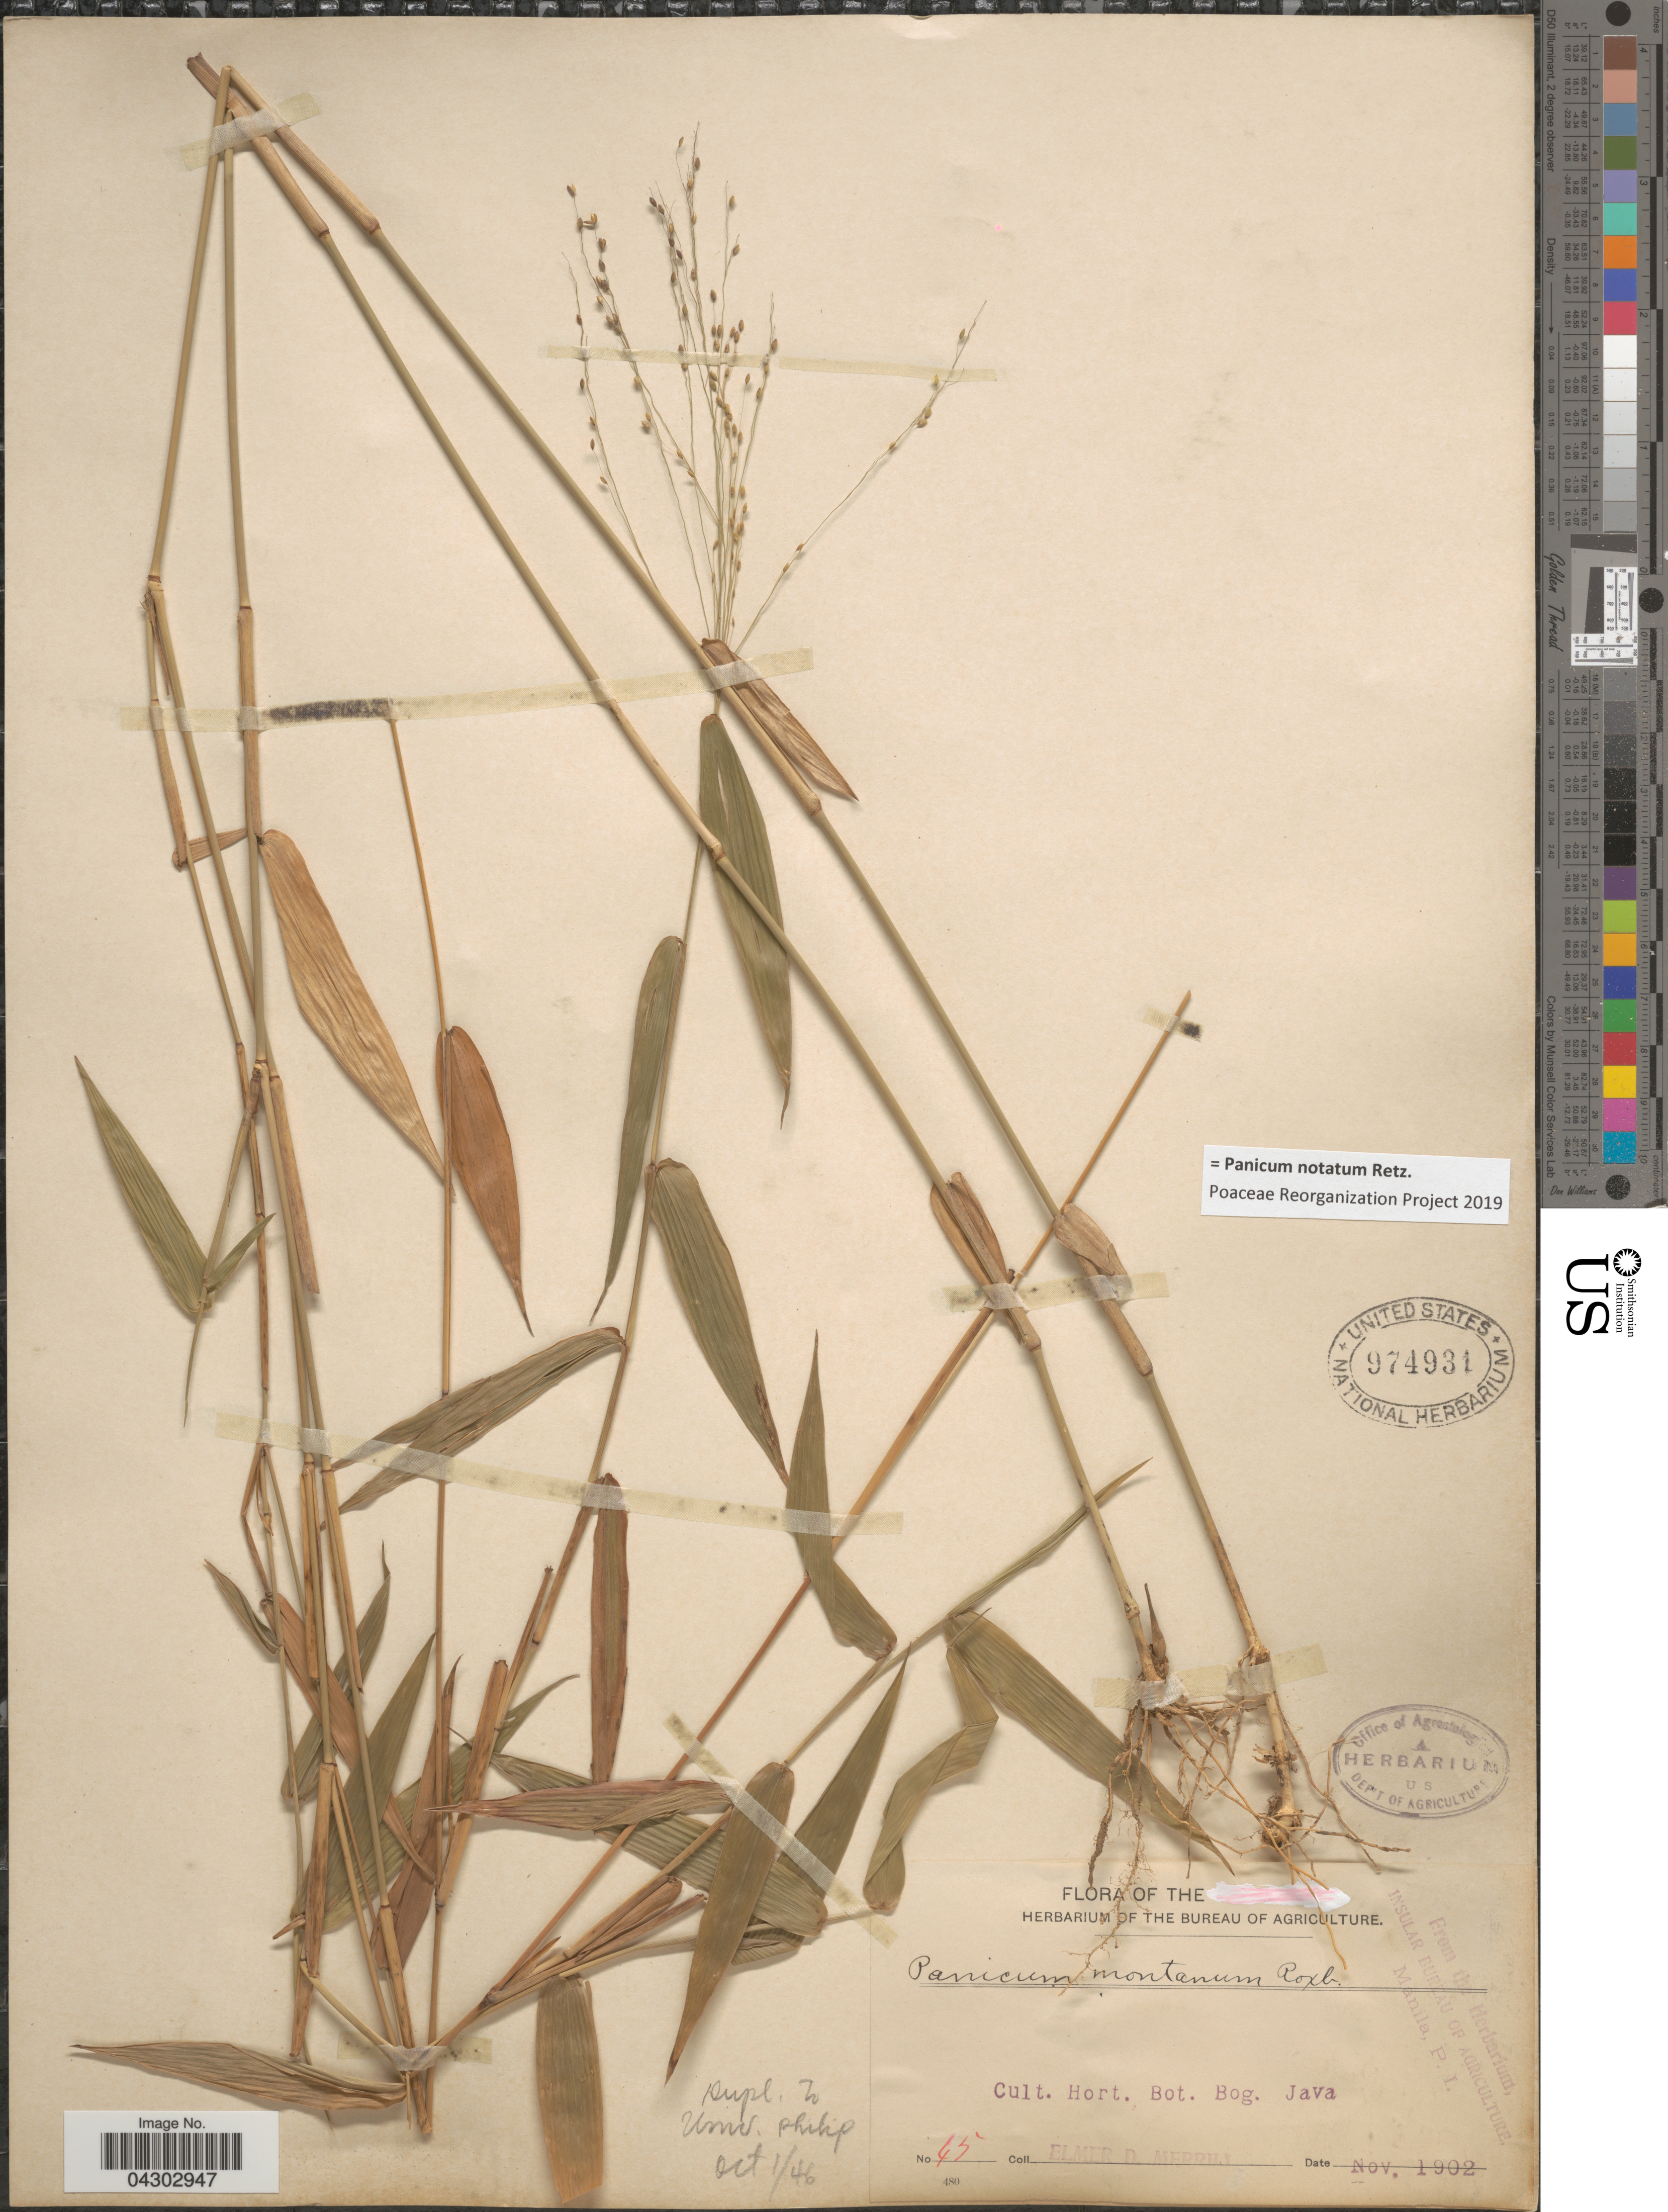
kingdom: Plantae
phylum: Tracheophyta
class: Liliopsida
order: Poales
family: Poaceae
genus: Panicum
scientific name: Panicum notatum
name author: Retz.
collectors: E. D. Merrill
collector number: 45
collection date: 1902-11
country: Indonesia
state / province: Java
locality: Cult. Hort. Bot. Bog. Java.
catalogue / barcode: US 974931